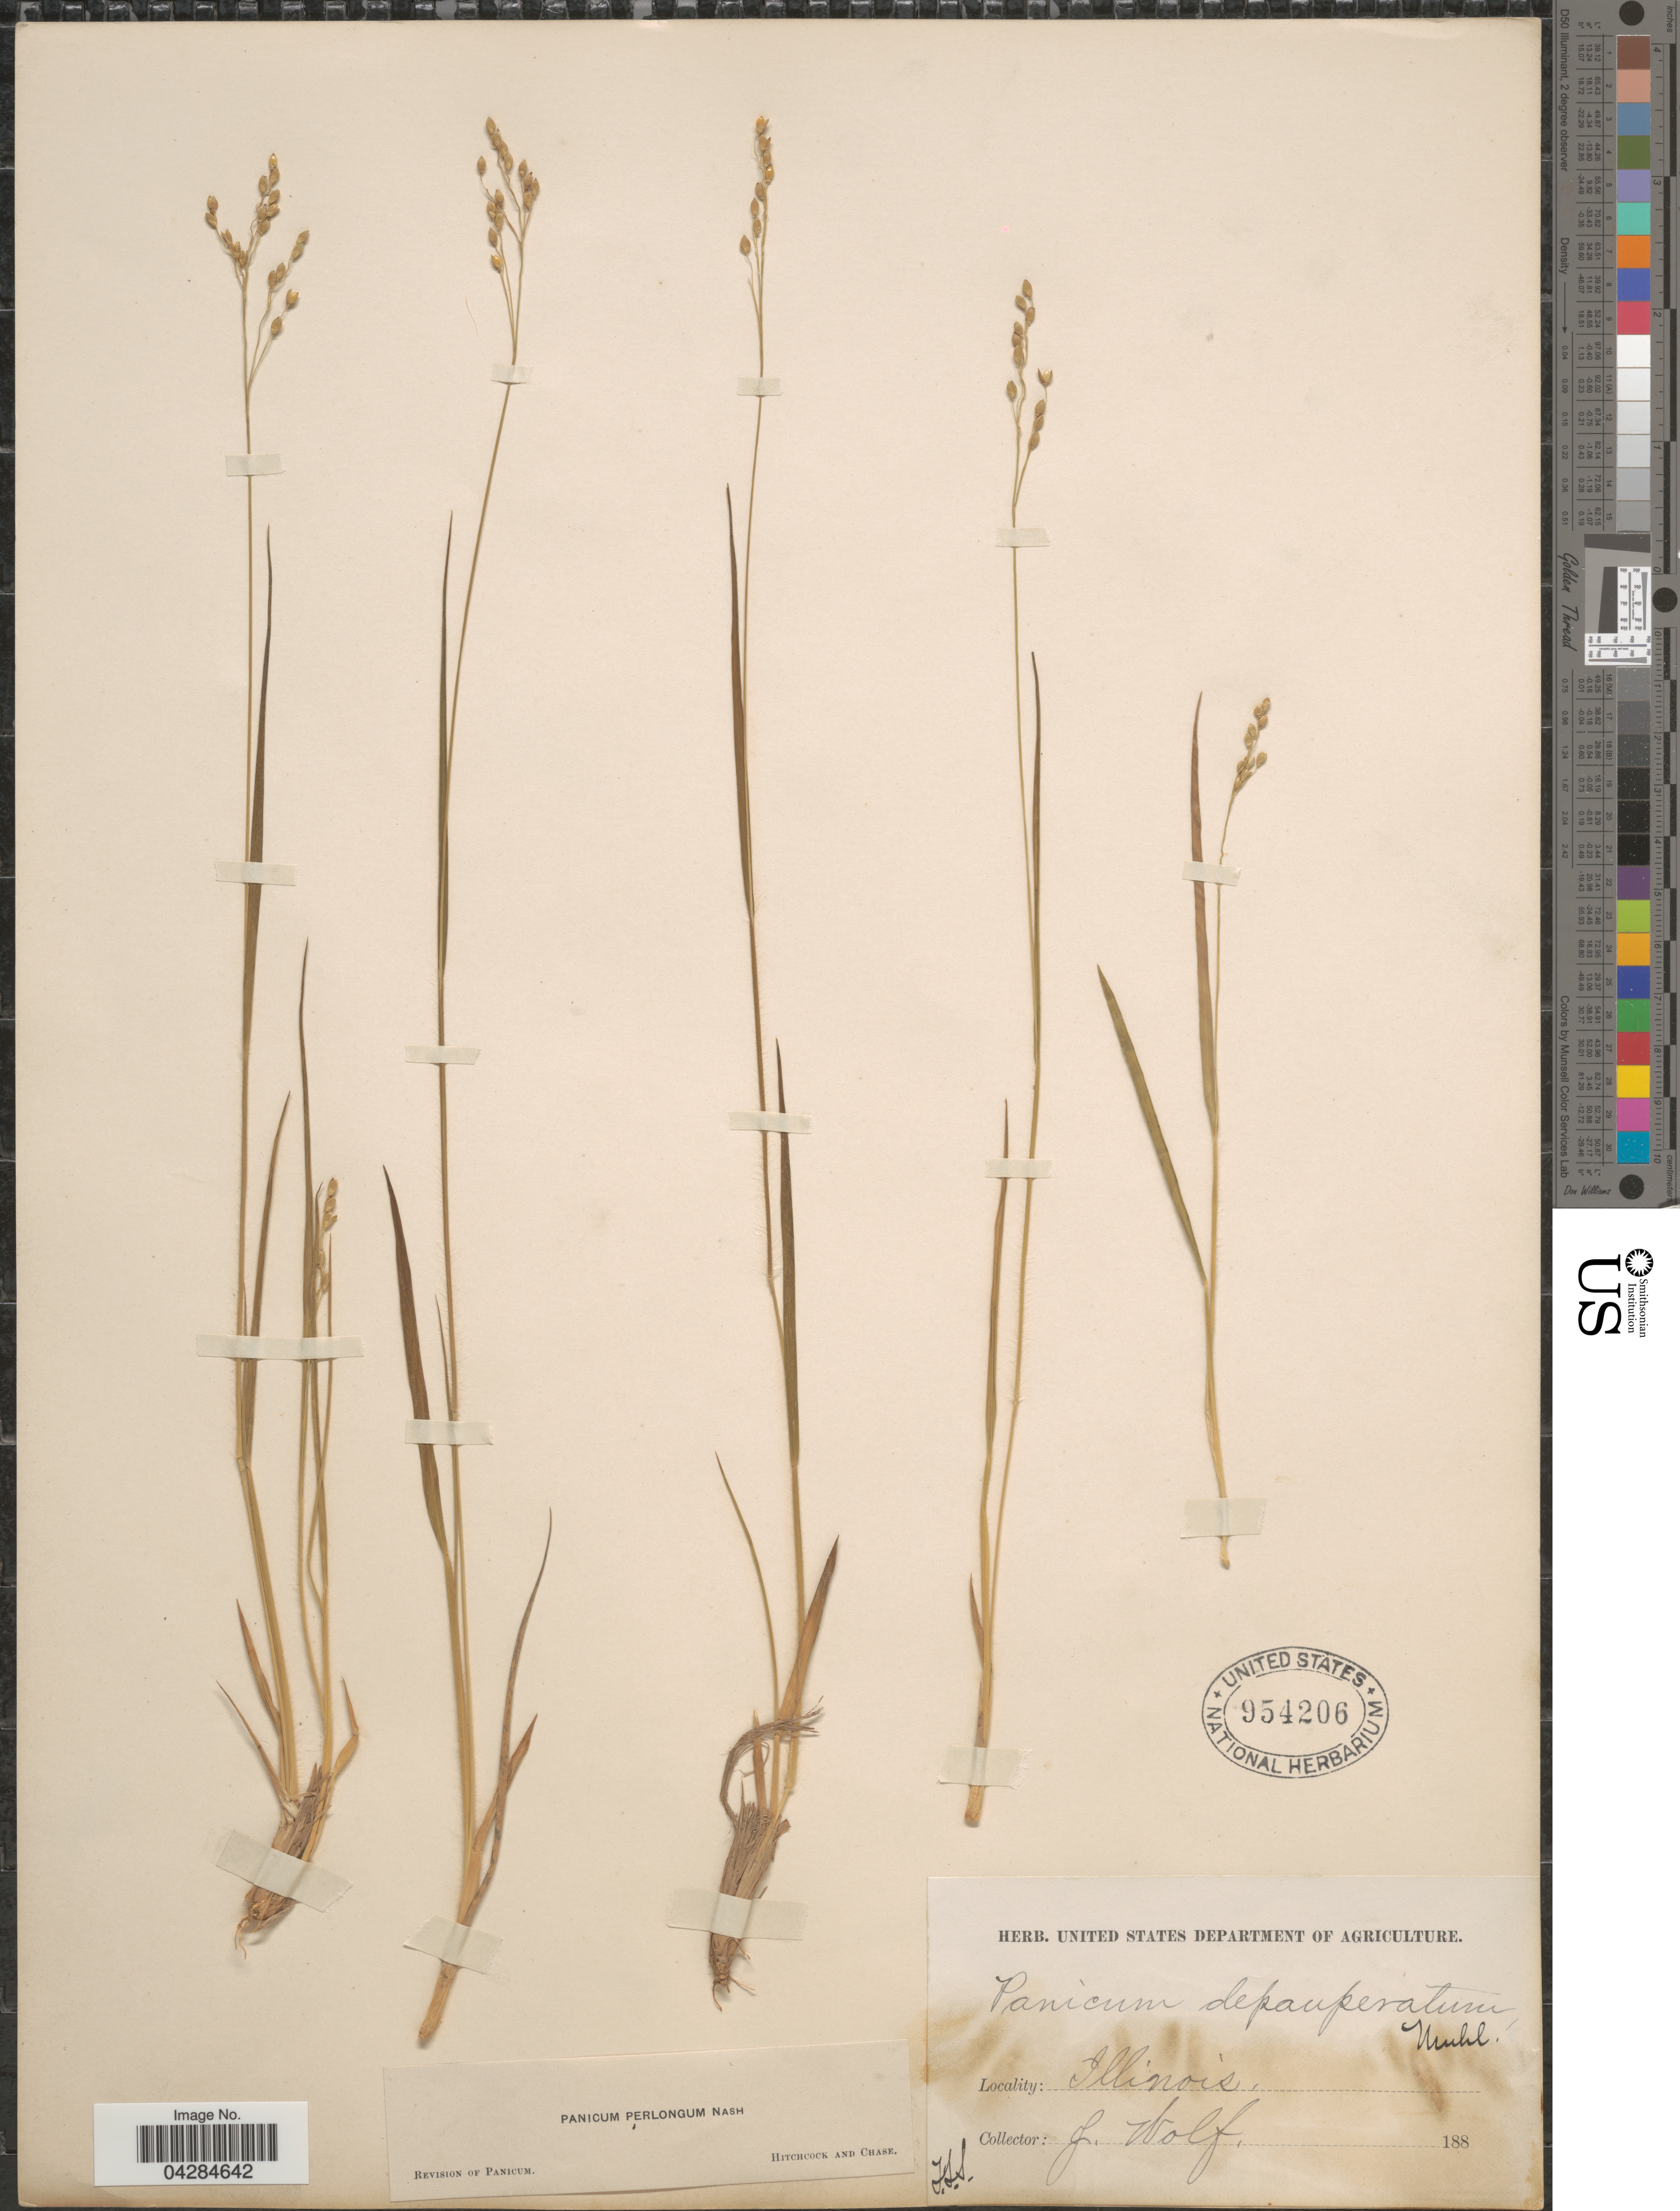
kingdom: Plantae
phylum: Tracheophyta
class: Liliopsida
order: Poales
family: Poaceae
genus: Dichanthelium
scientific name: Dichanthelium perlongum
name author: (Nash) Freckmann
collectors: J. Wolf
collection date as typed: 188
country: United States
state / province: Illinois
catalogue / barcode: US 954206